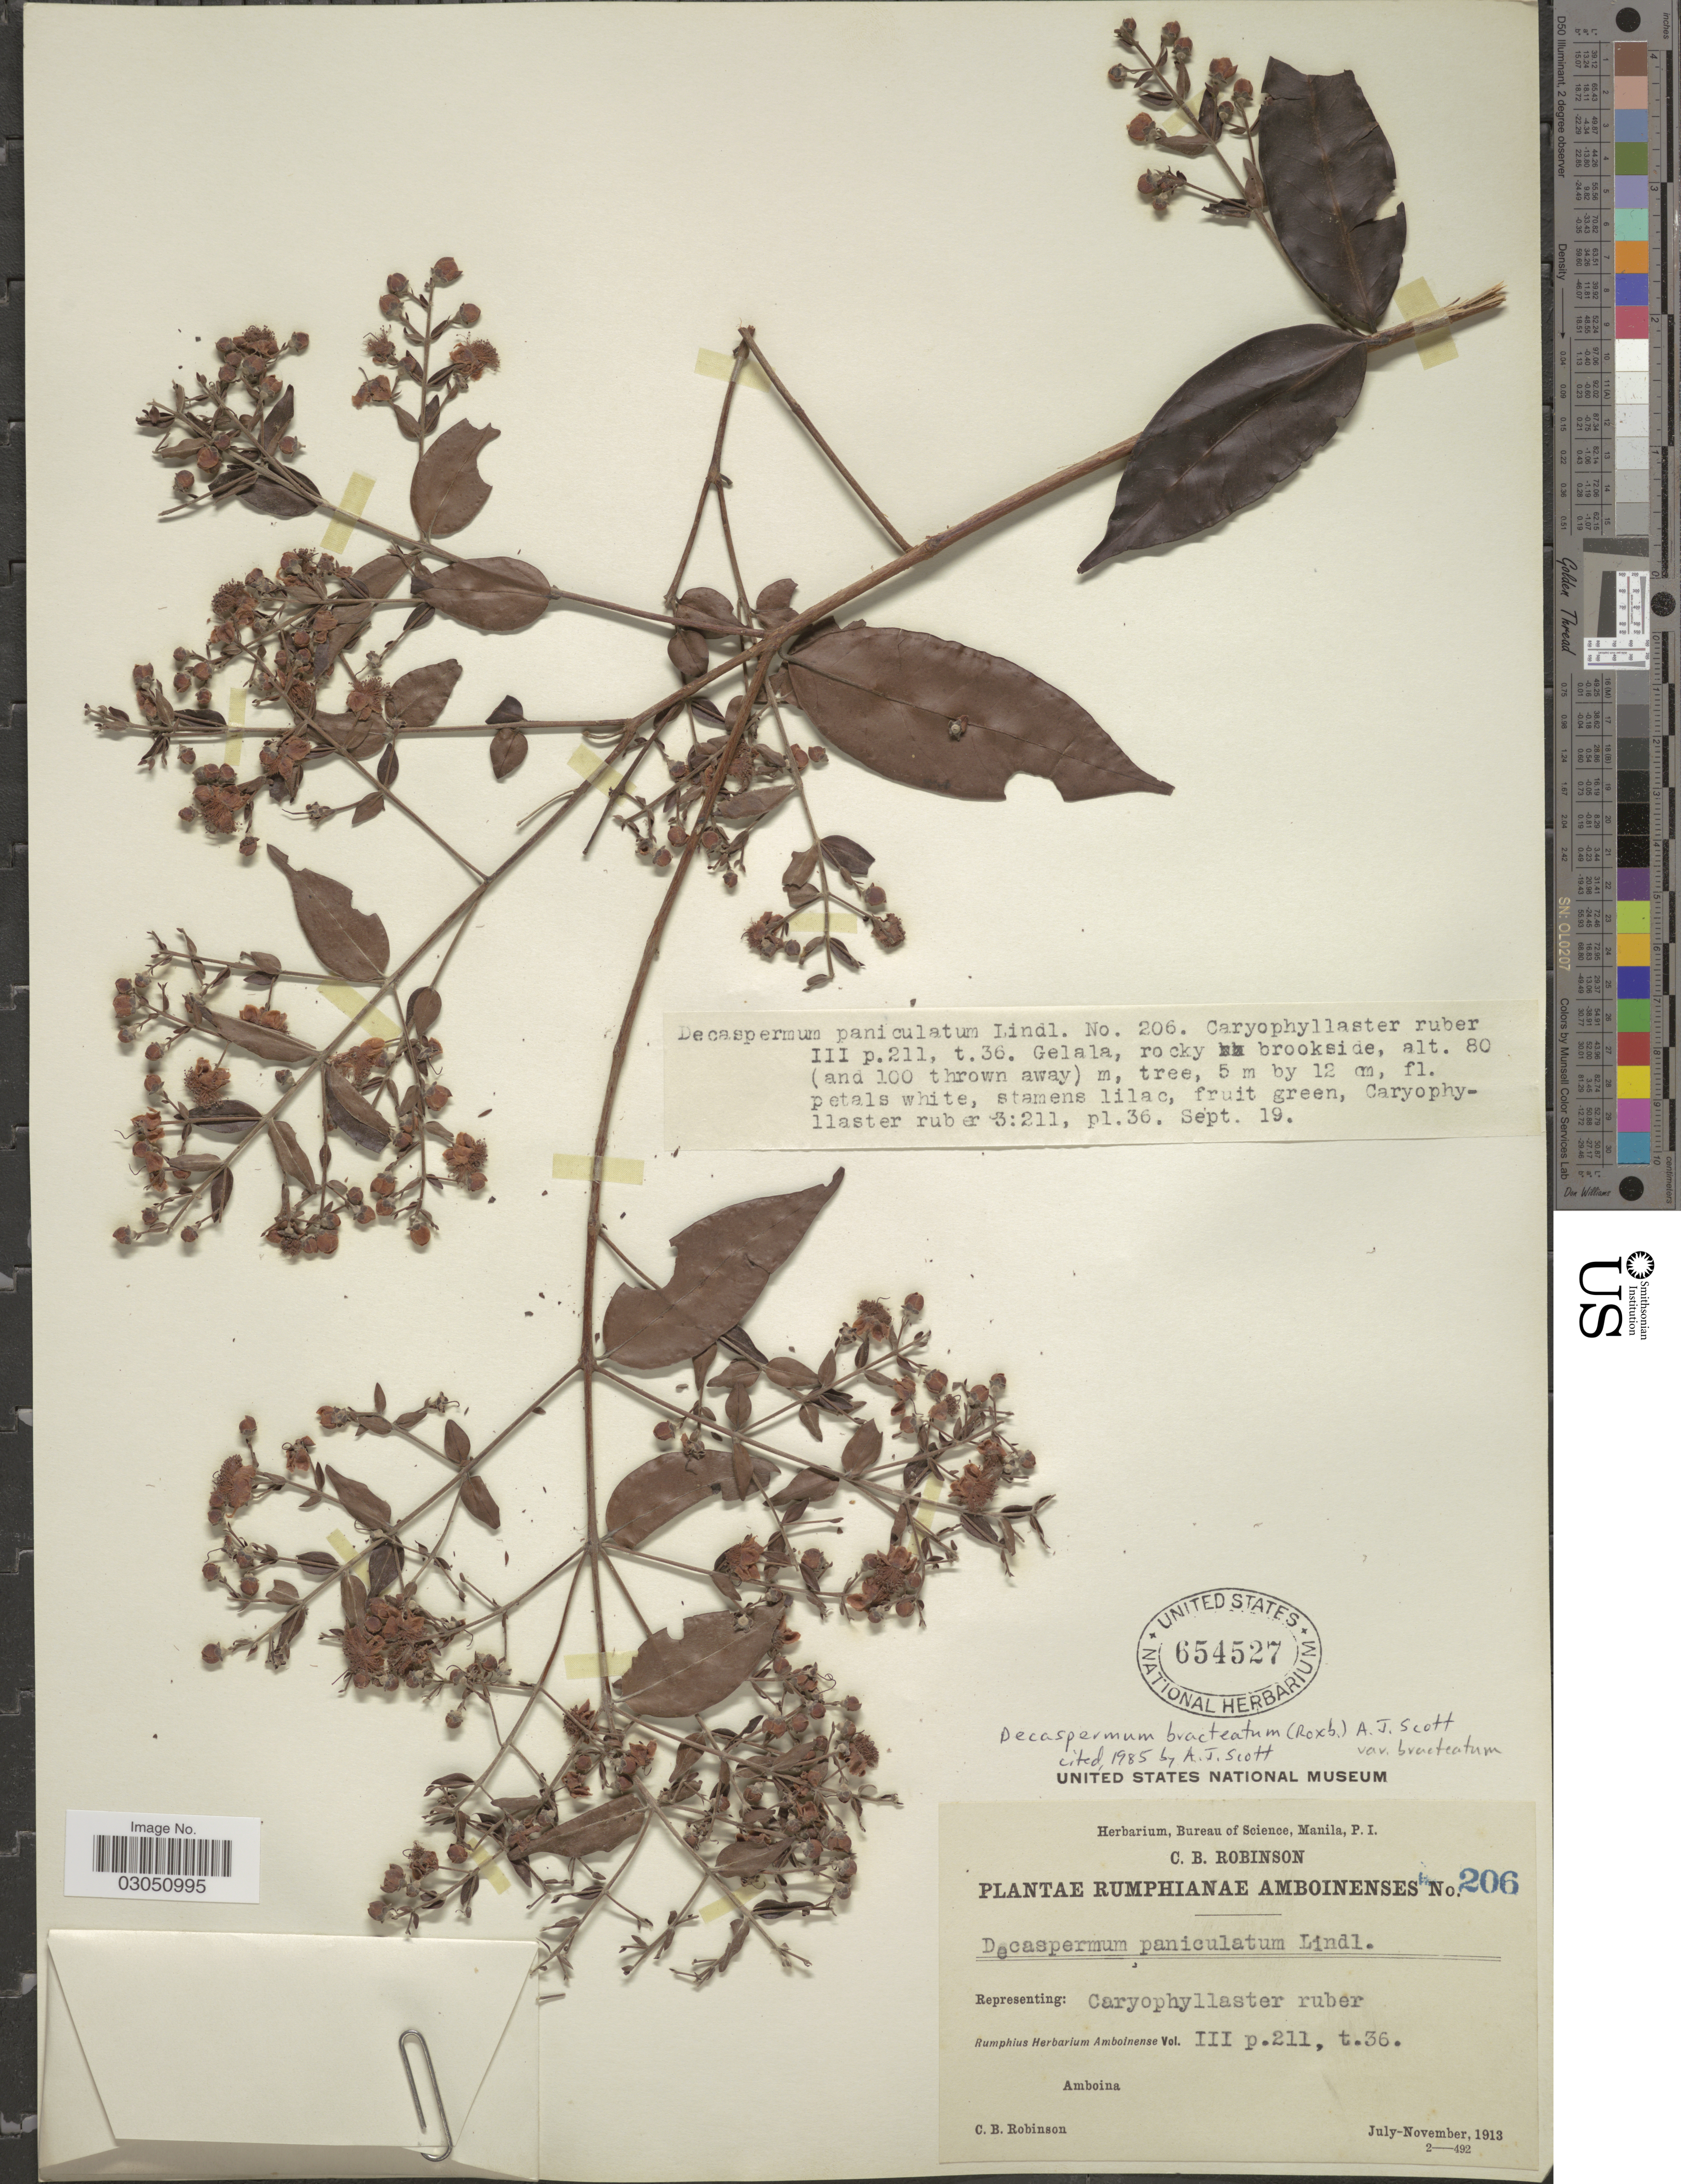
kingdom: Plantae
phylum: Tracheophyta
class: Magnoliopsida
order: Myrtales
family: Myrtaceae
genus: Decaspermum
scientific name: Decaspermum belense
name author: Merr. & L.M. Perry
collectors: C. Robinson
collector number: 206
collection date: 1913-09-19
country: Indonesia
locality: Amboina.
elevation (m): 80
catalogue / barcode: US 654527